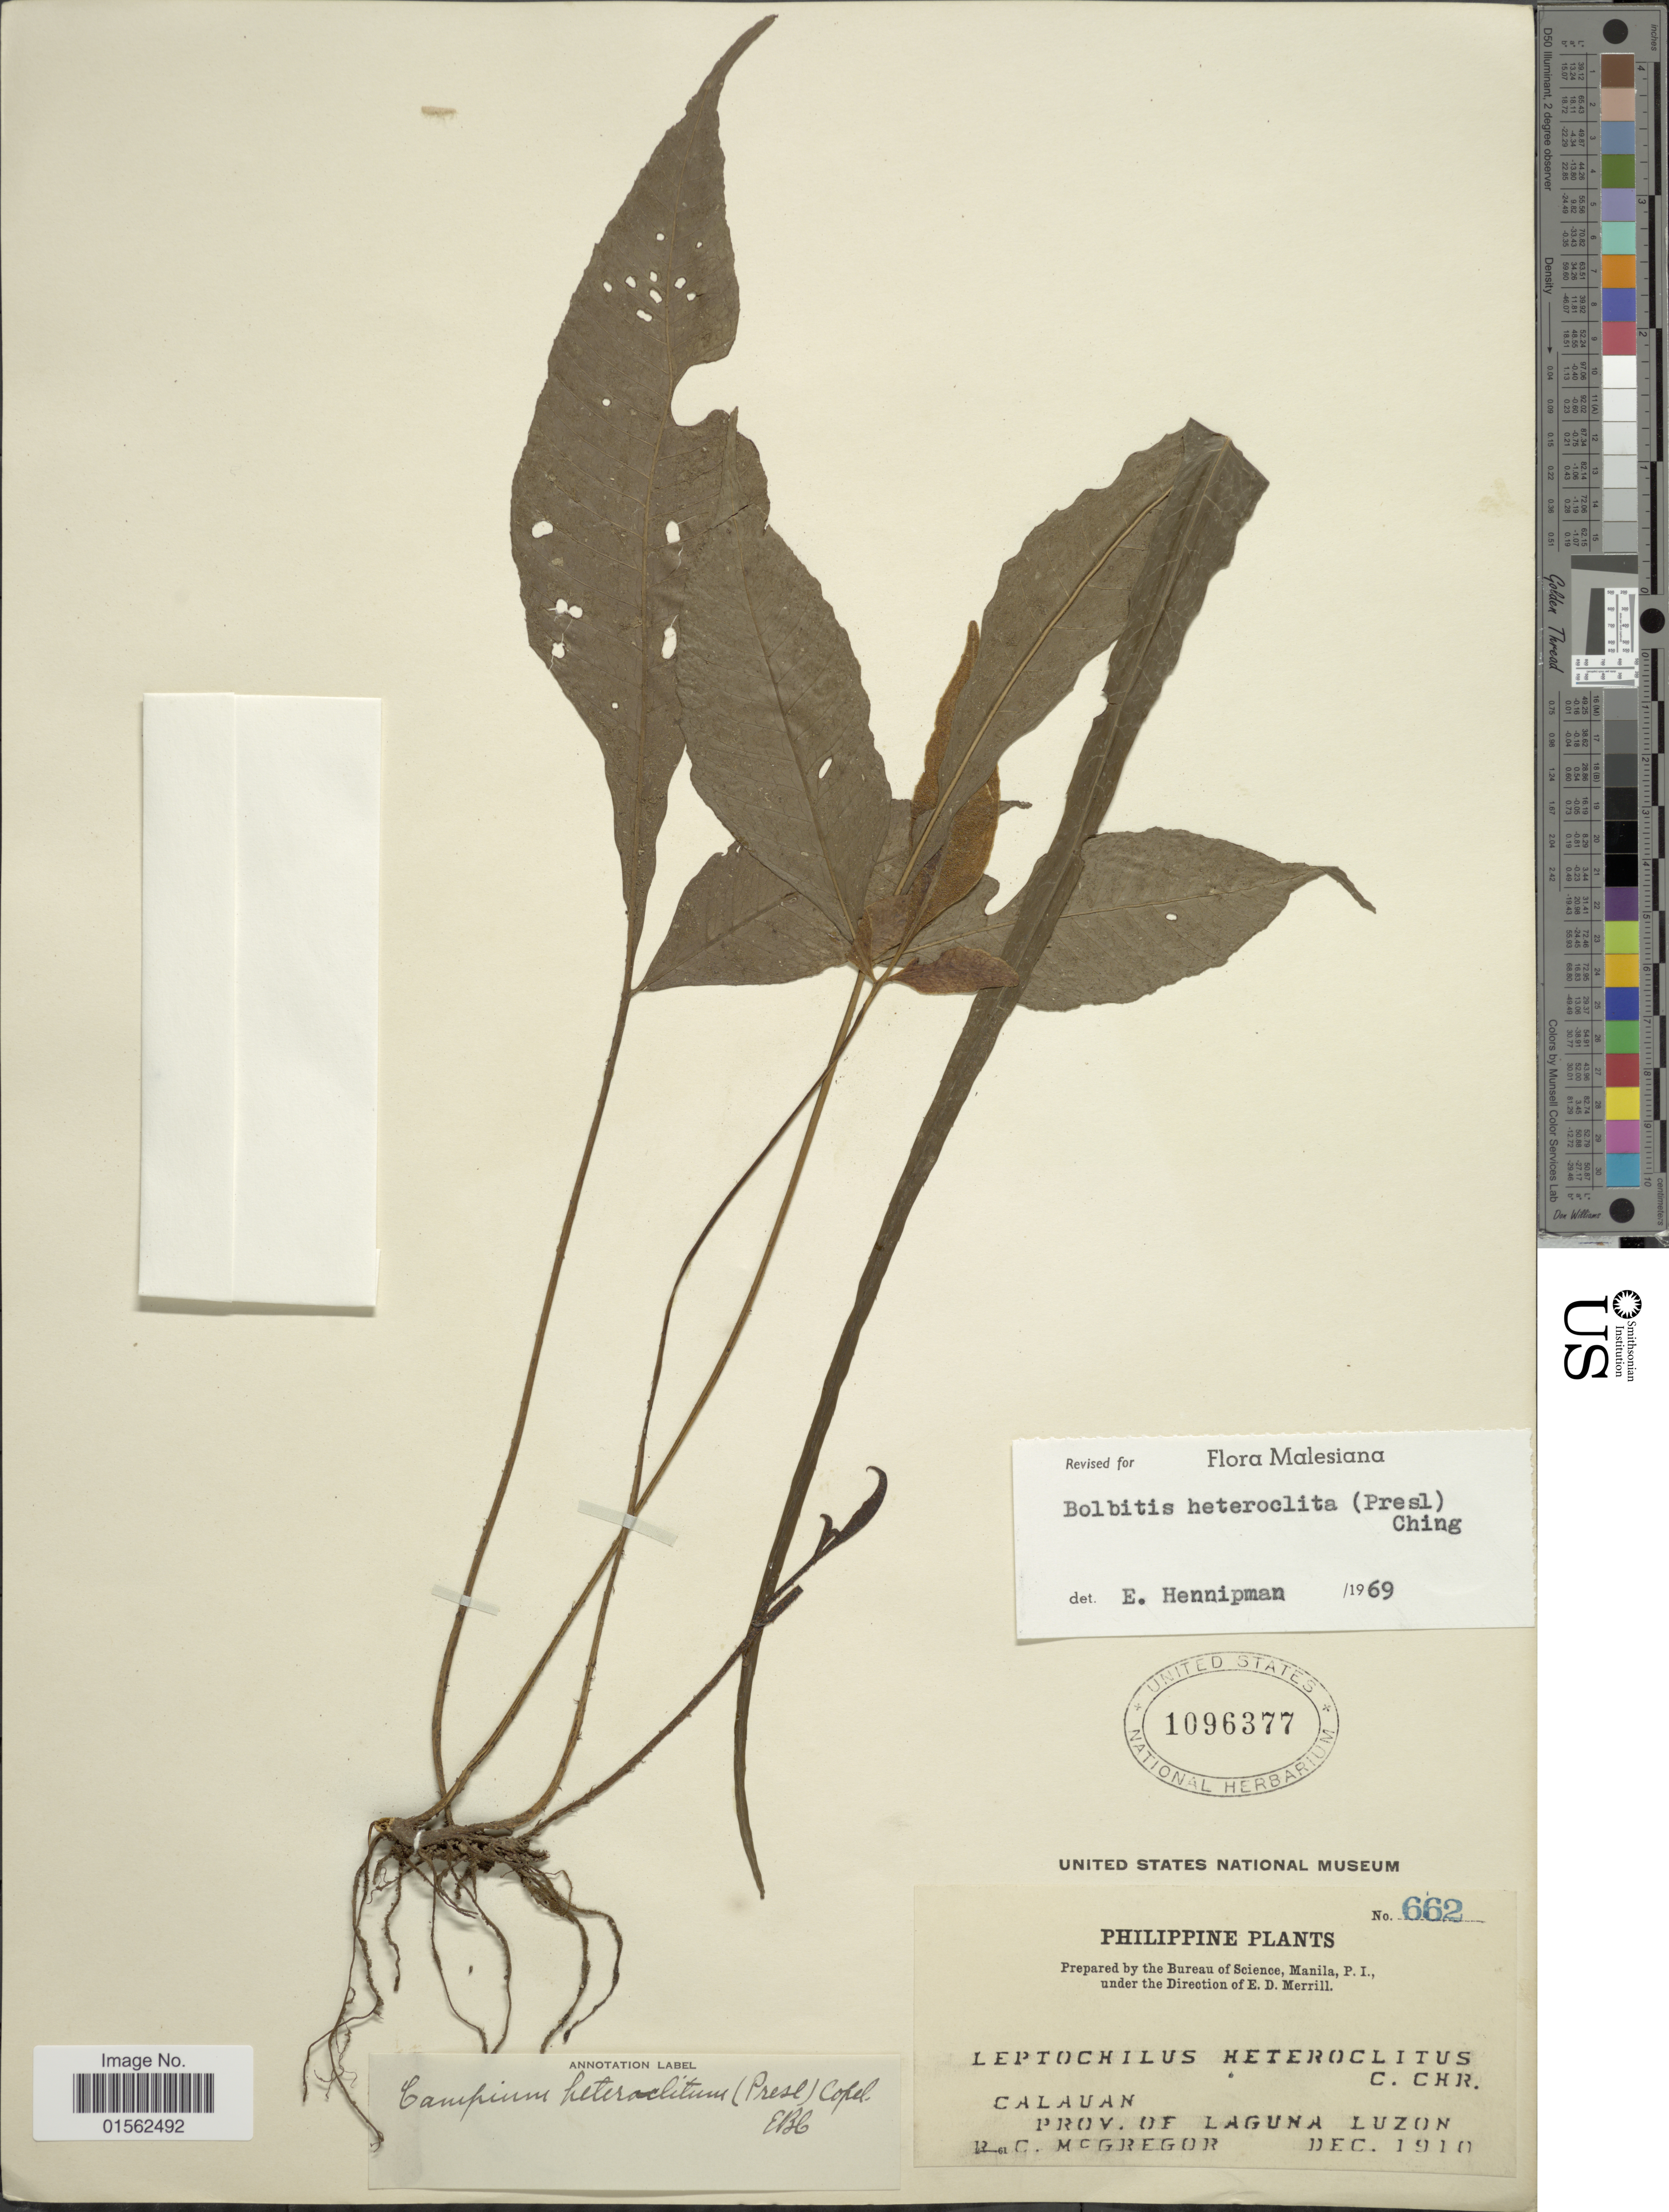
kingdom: Plantae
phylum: Tracheophyta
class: Polypodiopsida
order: Polypodiales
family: Dryopteridaceae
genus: Bolbitis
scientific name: Bolbitis heteroclita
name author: (C. Presl) Ching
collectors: R. C. McGregor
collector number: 662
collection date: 1910-12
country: Philippines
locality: Calauan, Prov. of Laguna Luzon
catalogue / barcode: US 1096377